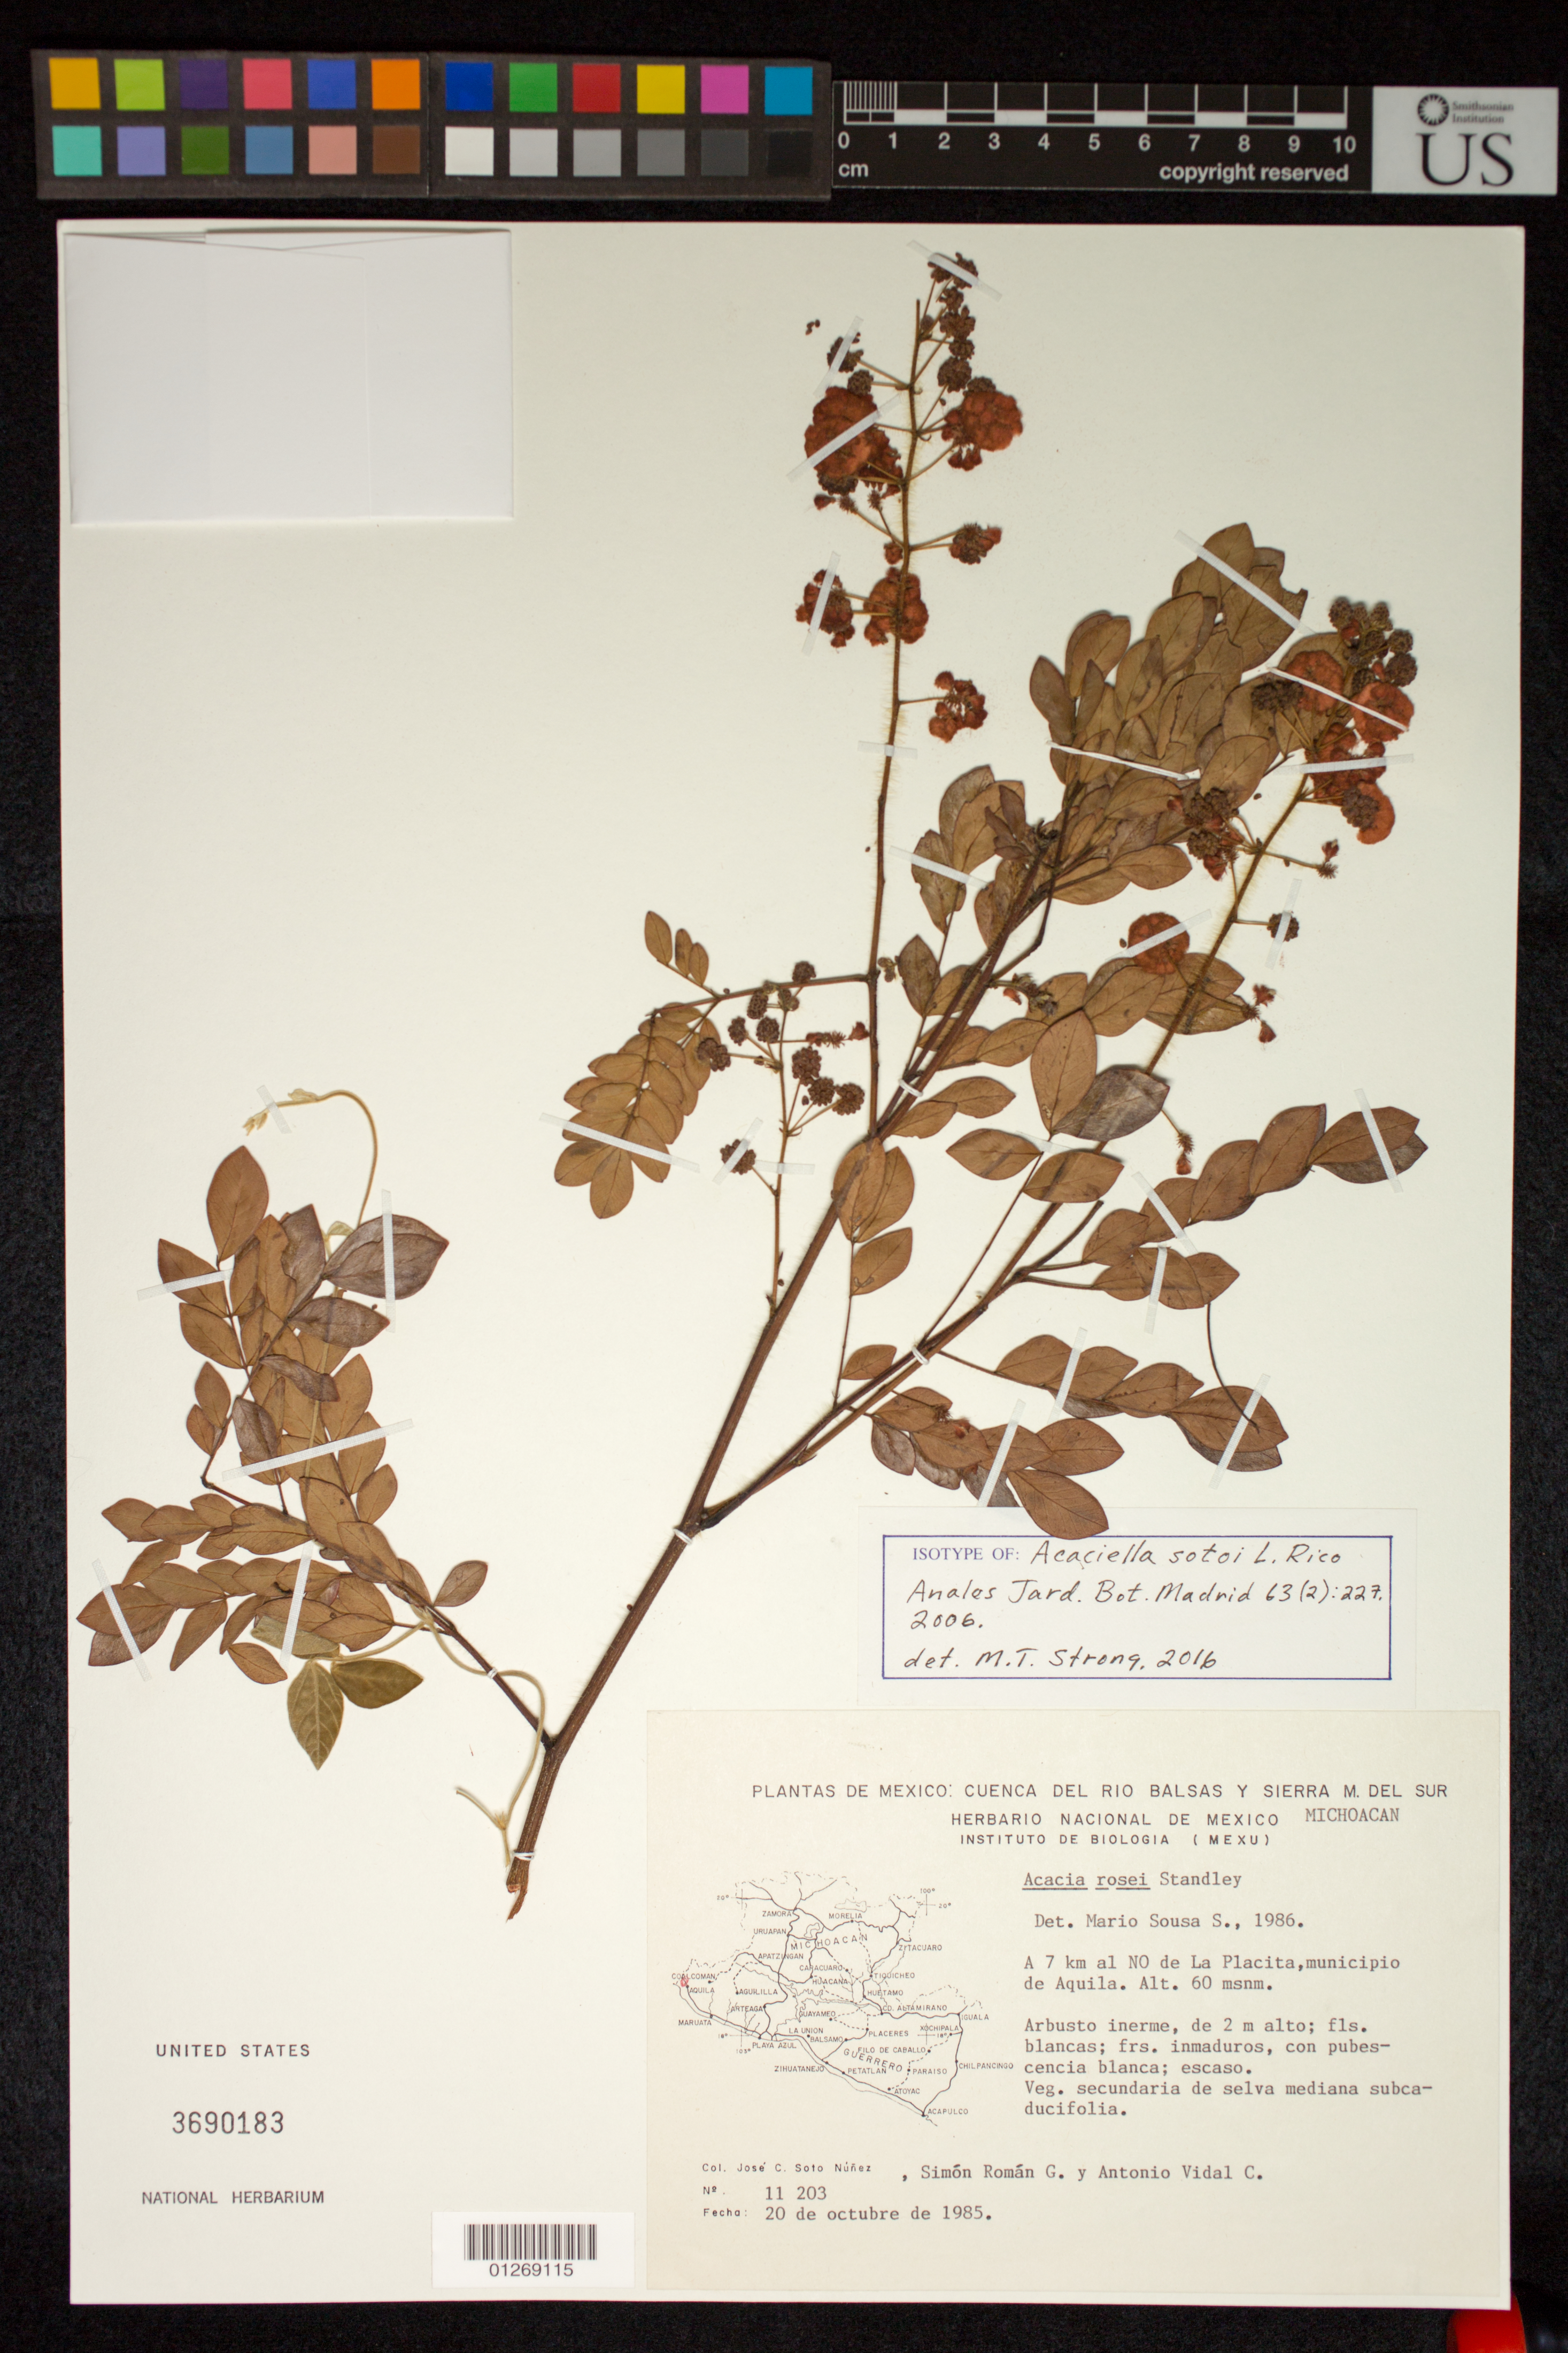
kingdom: Plantae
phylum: Tracheophyta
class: Magnoliopsida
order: Fabales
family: Fabaceae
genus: Acaciella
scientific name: Acaciella sotoi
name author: L. Rico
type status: Isotype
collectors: J. C. Soto Núñez, S. Román G. & A. Vidal C.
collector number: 11203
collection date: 1985-10-20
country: Mexico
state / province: Michoacan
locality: A 7 km al NO de La Placita, municipio de Aquila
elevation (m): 60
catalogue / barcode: US 3690183